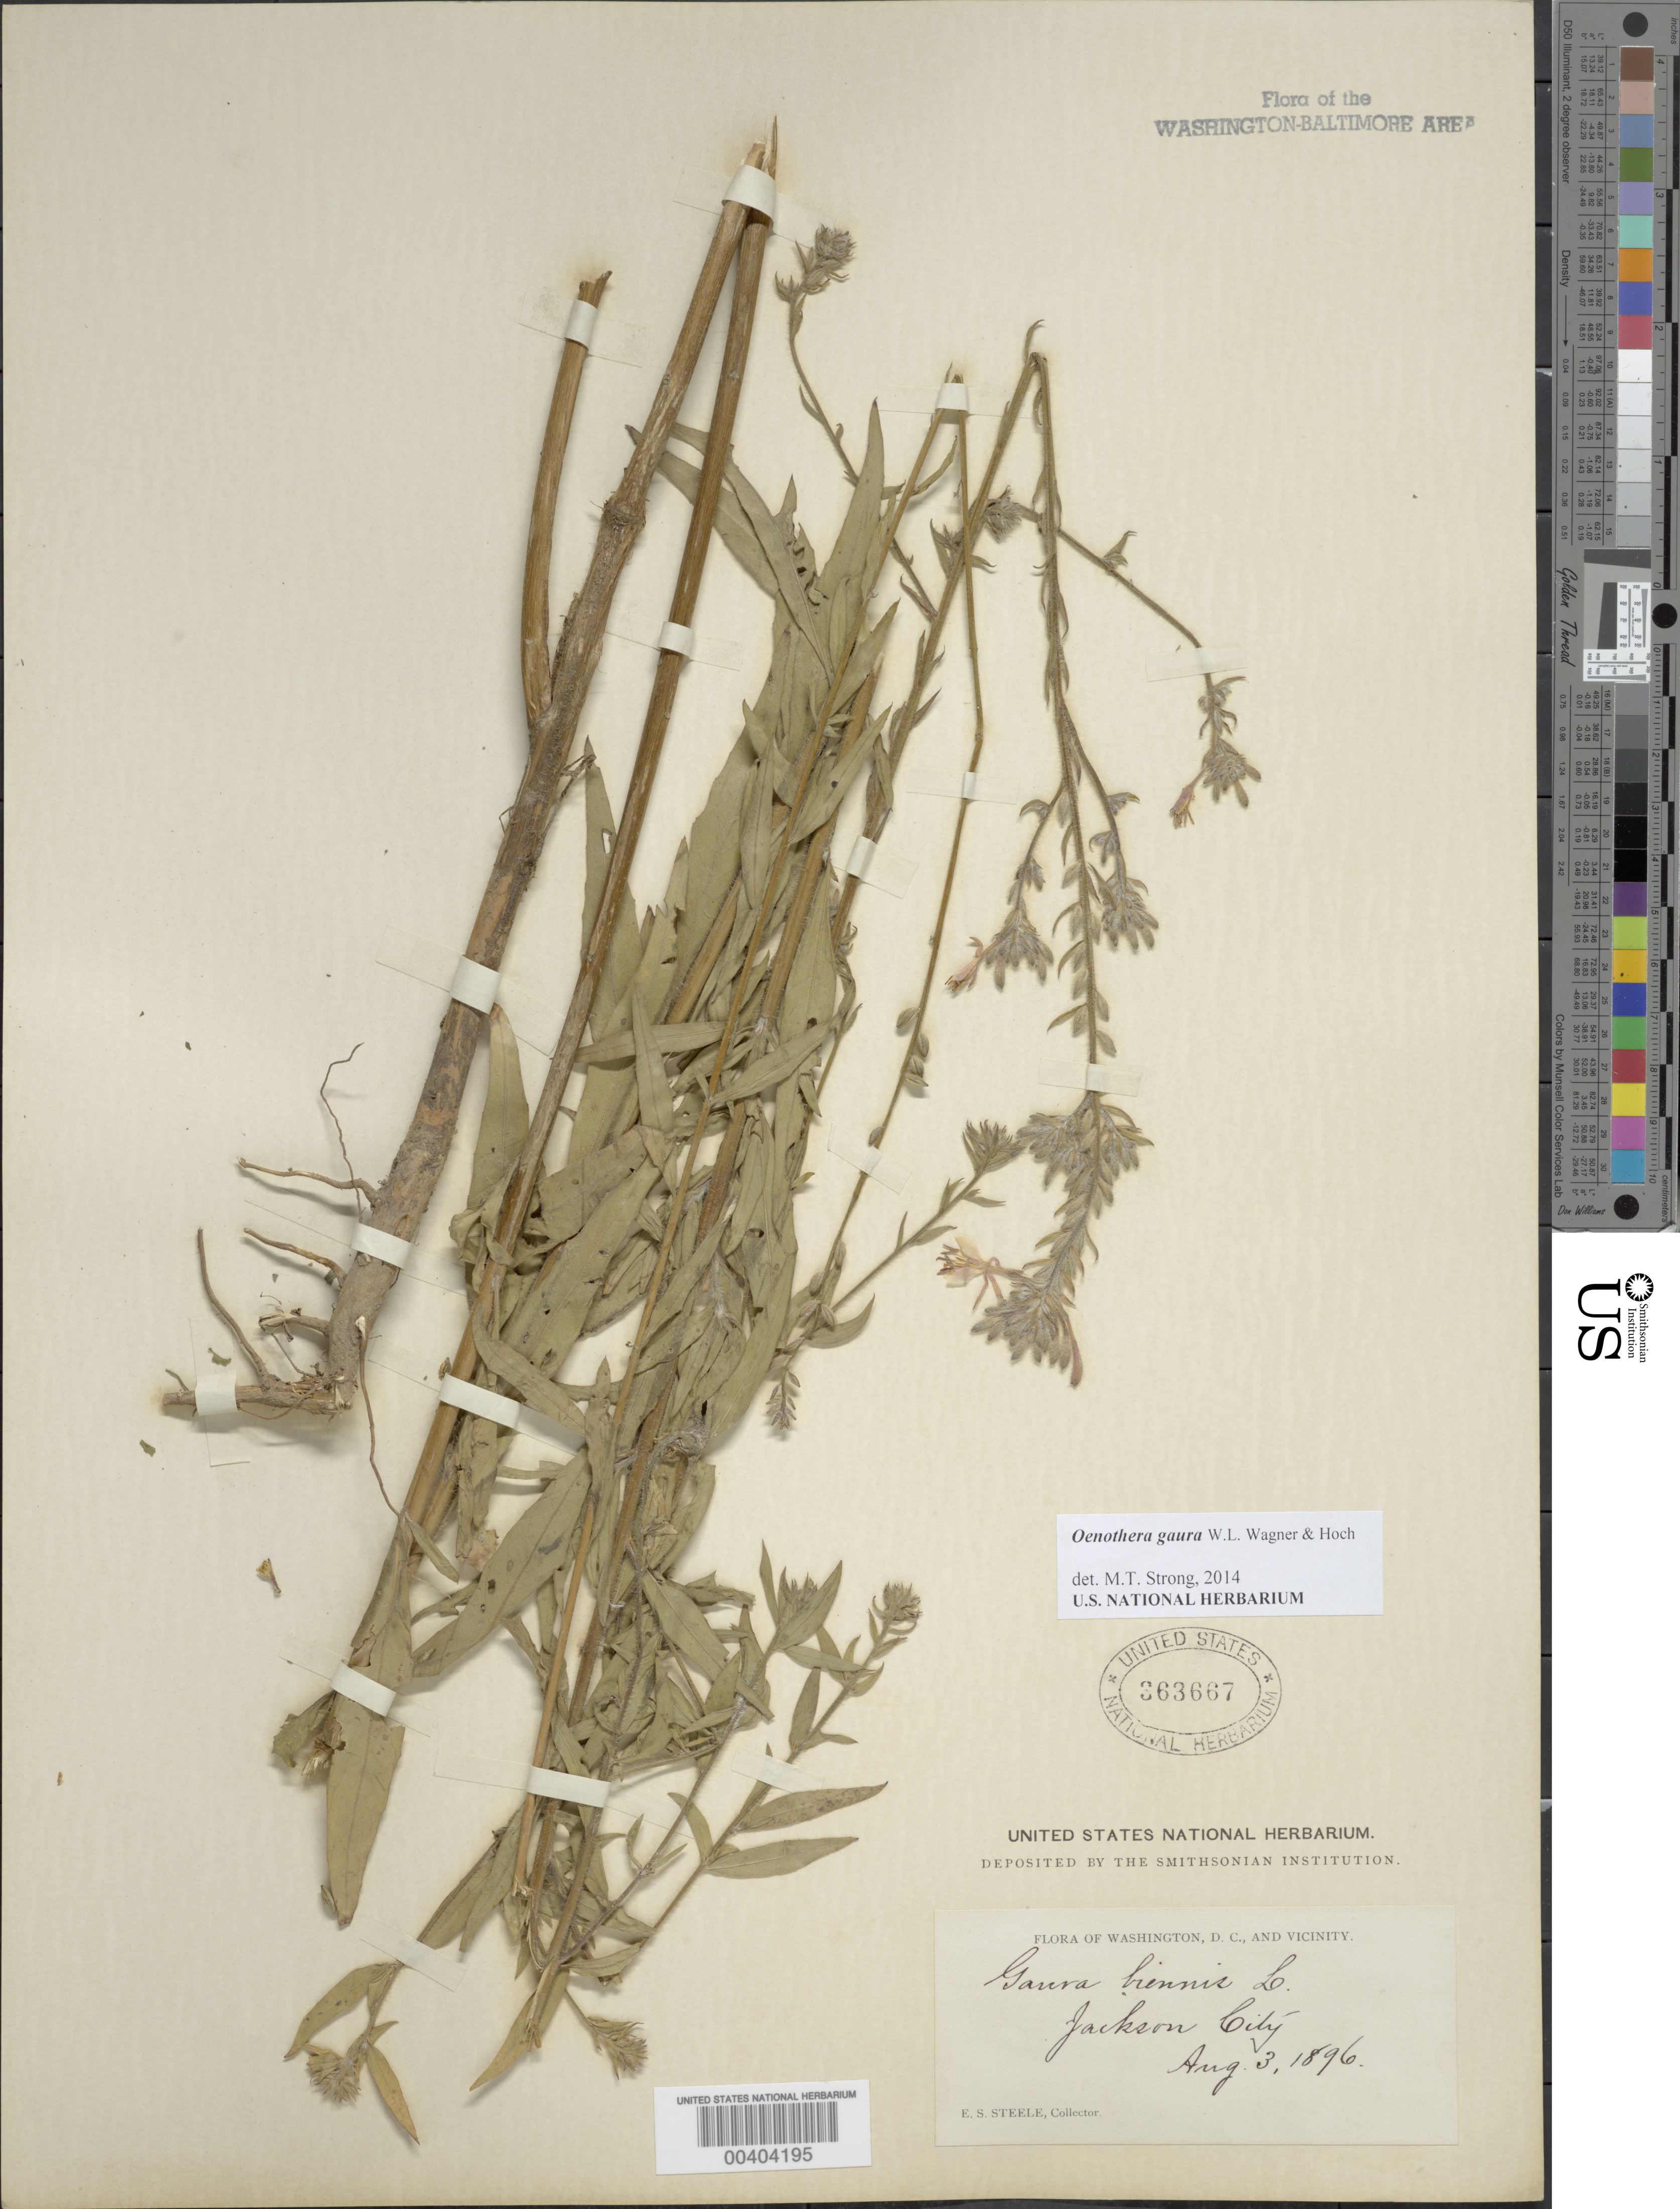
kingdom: Plantae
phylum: Tracheophyta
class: Magnoliopsida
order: Myrtales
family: Onagraceae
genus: Oenothera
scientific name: Oenothera gaura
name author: W.L. Wagner & Hoch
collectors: E. Steele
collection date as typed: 03 Aug 1896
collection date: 1896-08-03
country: United States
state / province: Virginia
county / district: Arlington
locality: Jackson City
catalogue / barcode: US 363667